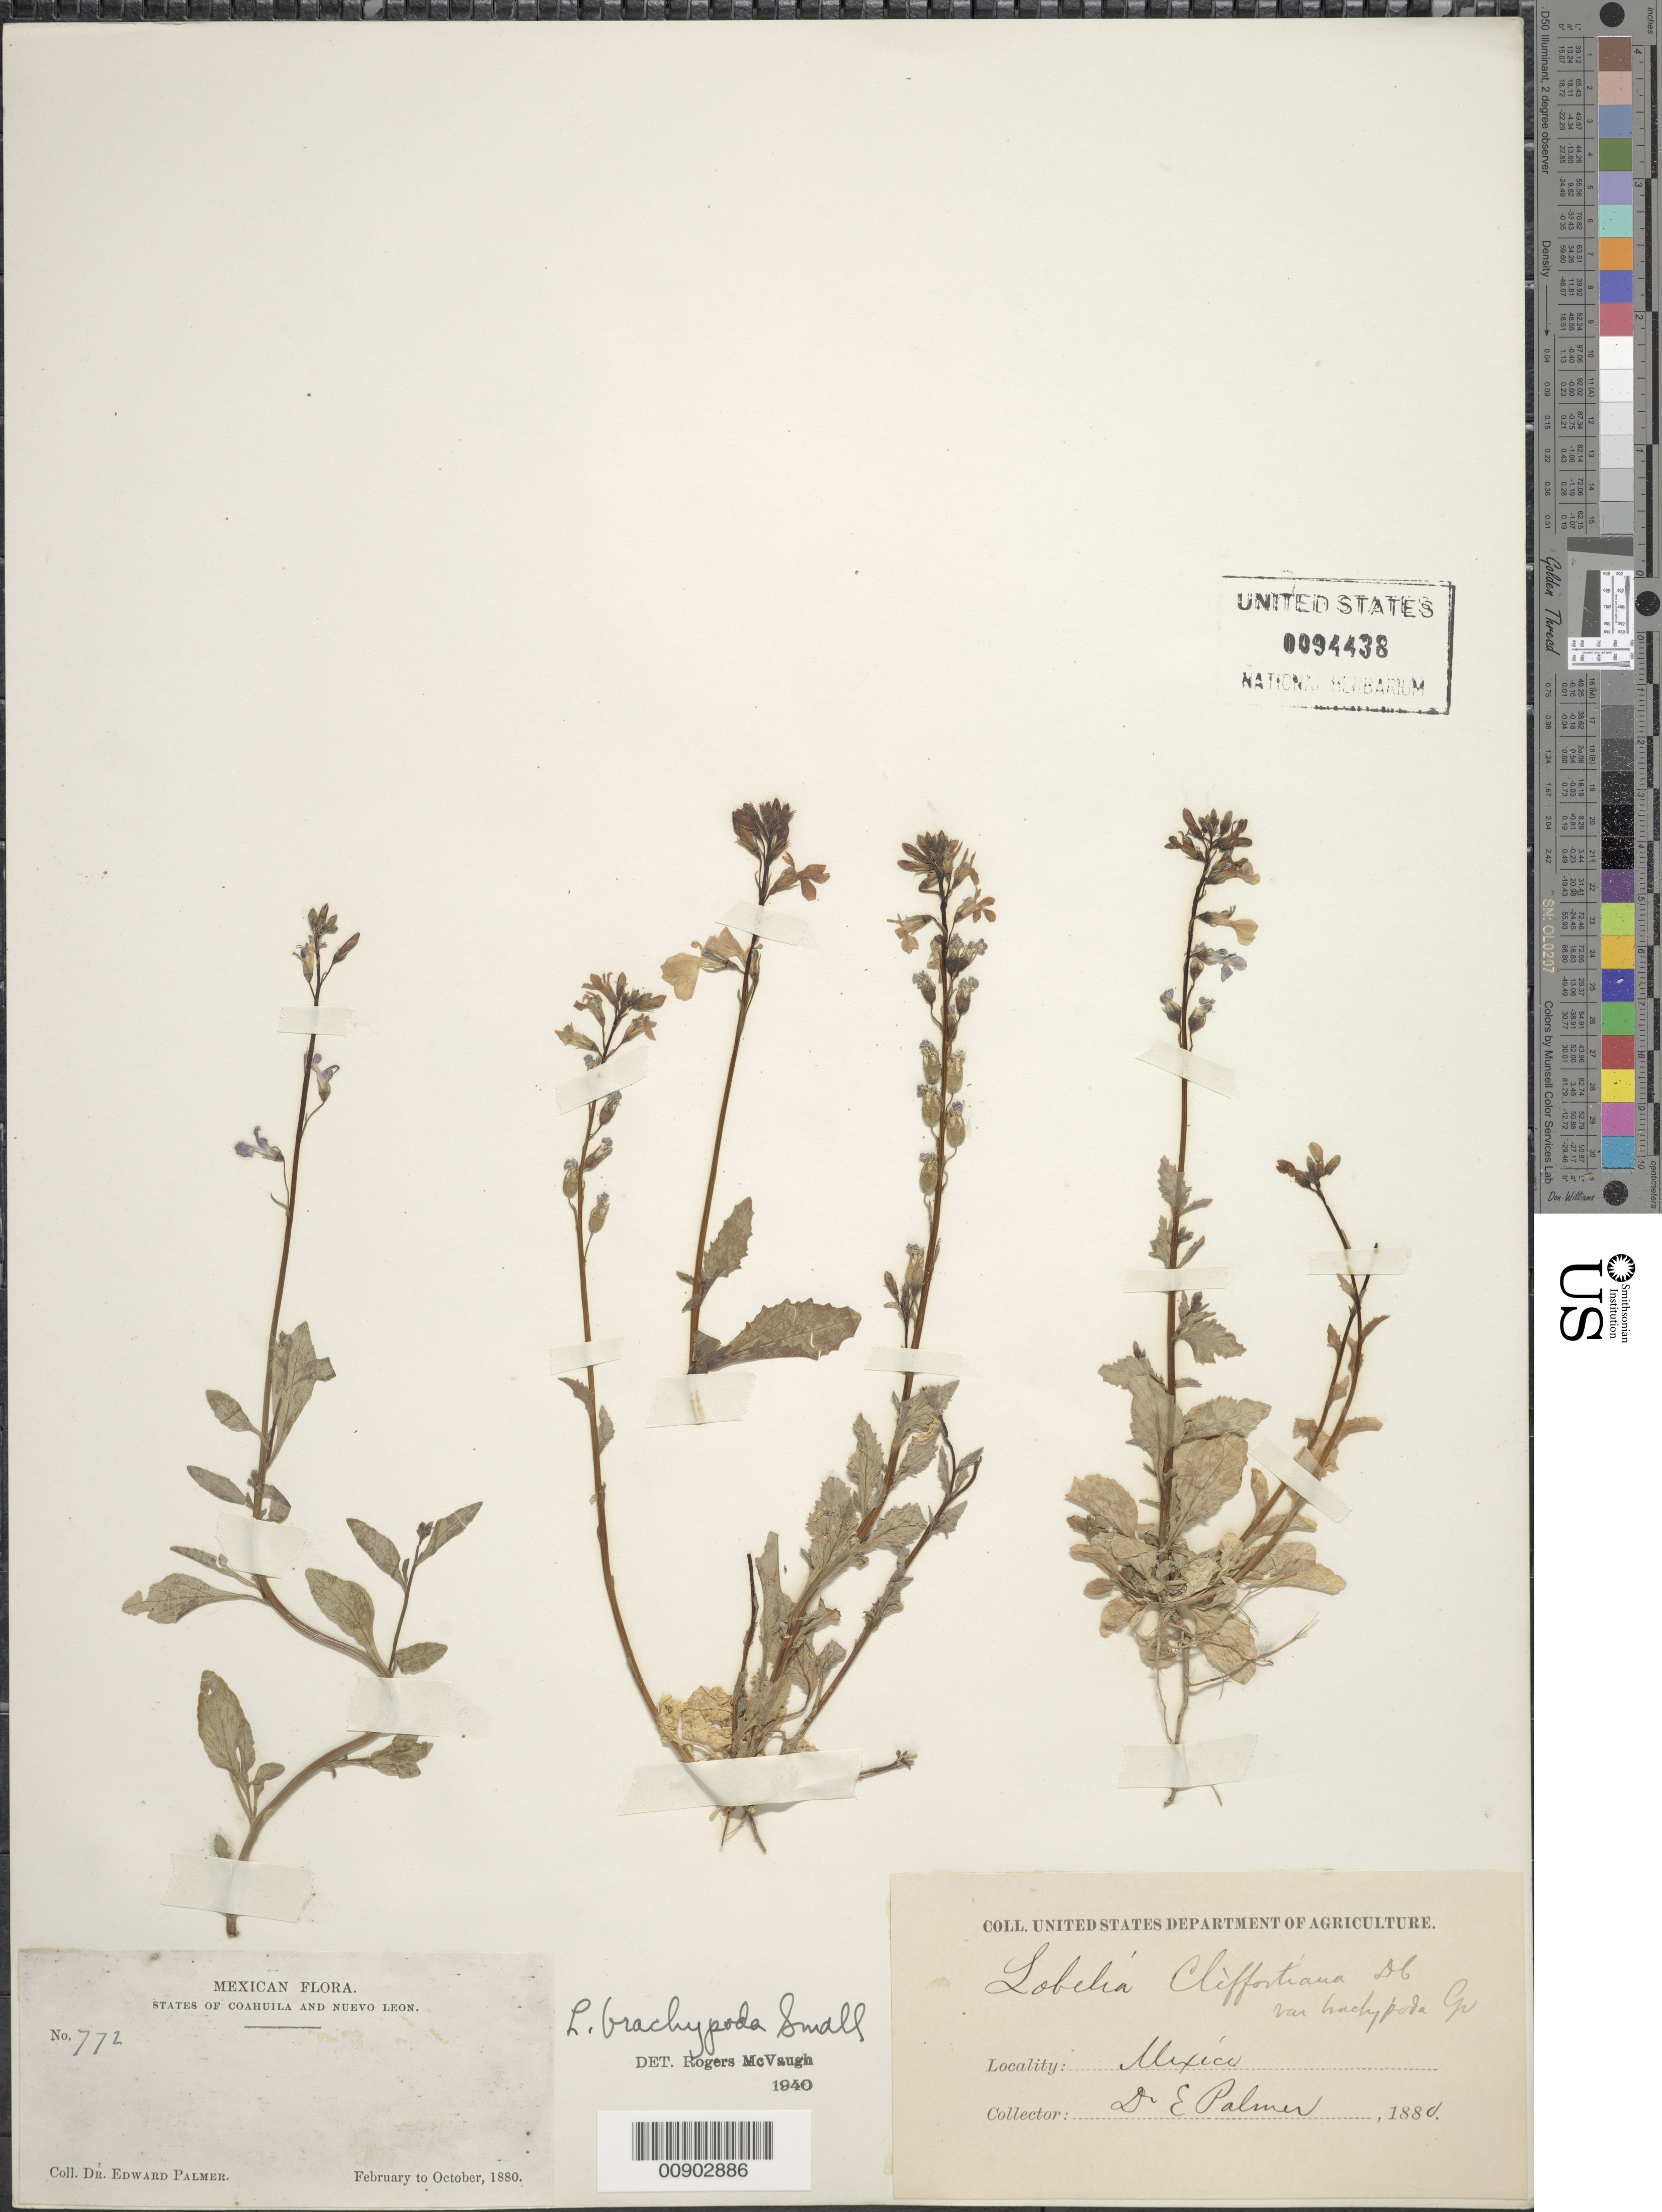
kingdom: Plantae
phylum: Tracheophyta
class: Magnoliopsida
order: Asterales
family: Campanulaceae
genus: Lobelia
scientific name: Lobelia brachypoda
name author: (A. Gray) Small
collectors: E. Palmer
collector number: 772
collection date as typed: Feb 1880 to -- Oct 1880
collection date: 1880-02/1880-10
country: Mexico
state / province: Coahuila / Nuevo León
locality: States of Coahuila and Nuevo León.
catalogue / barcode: US 94438